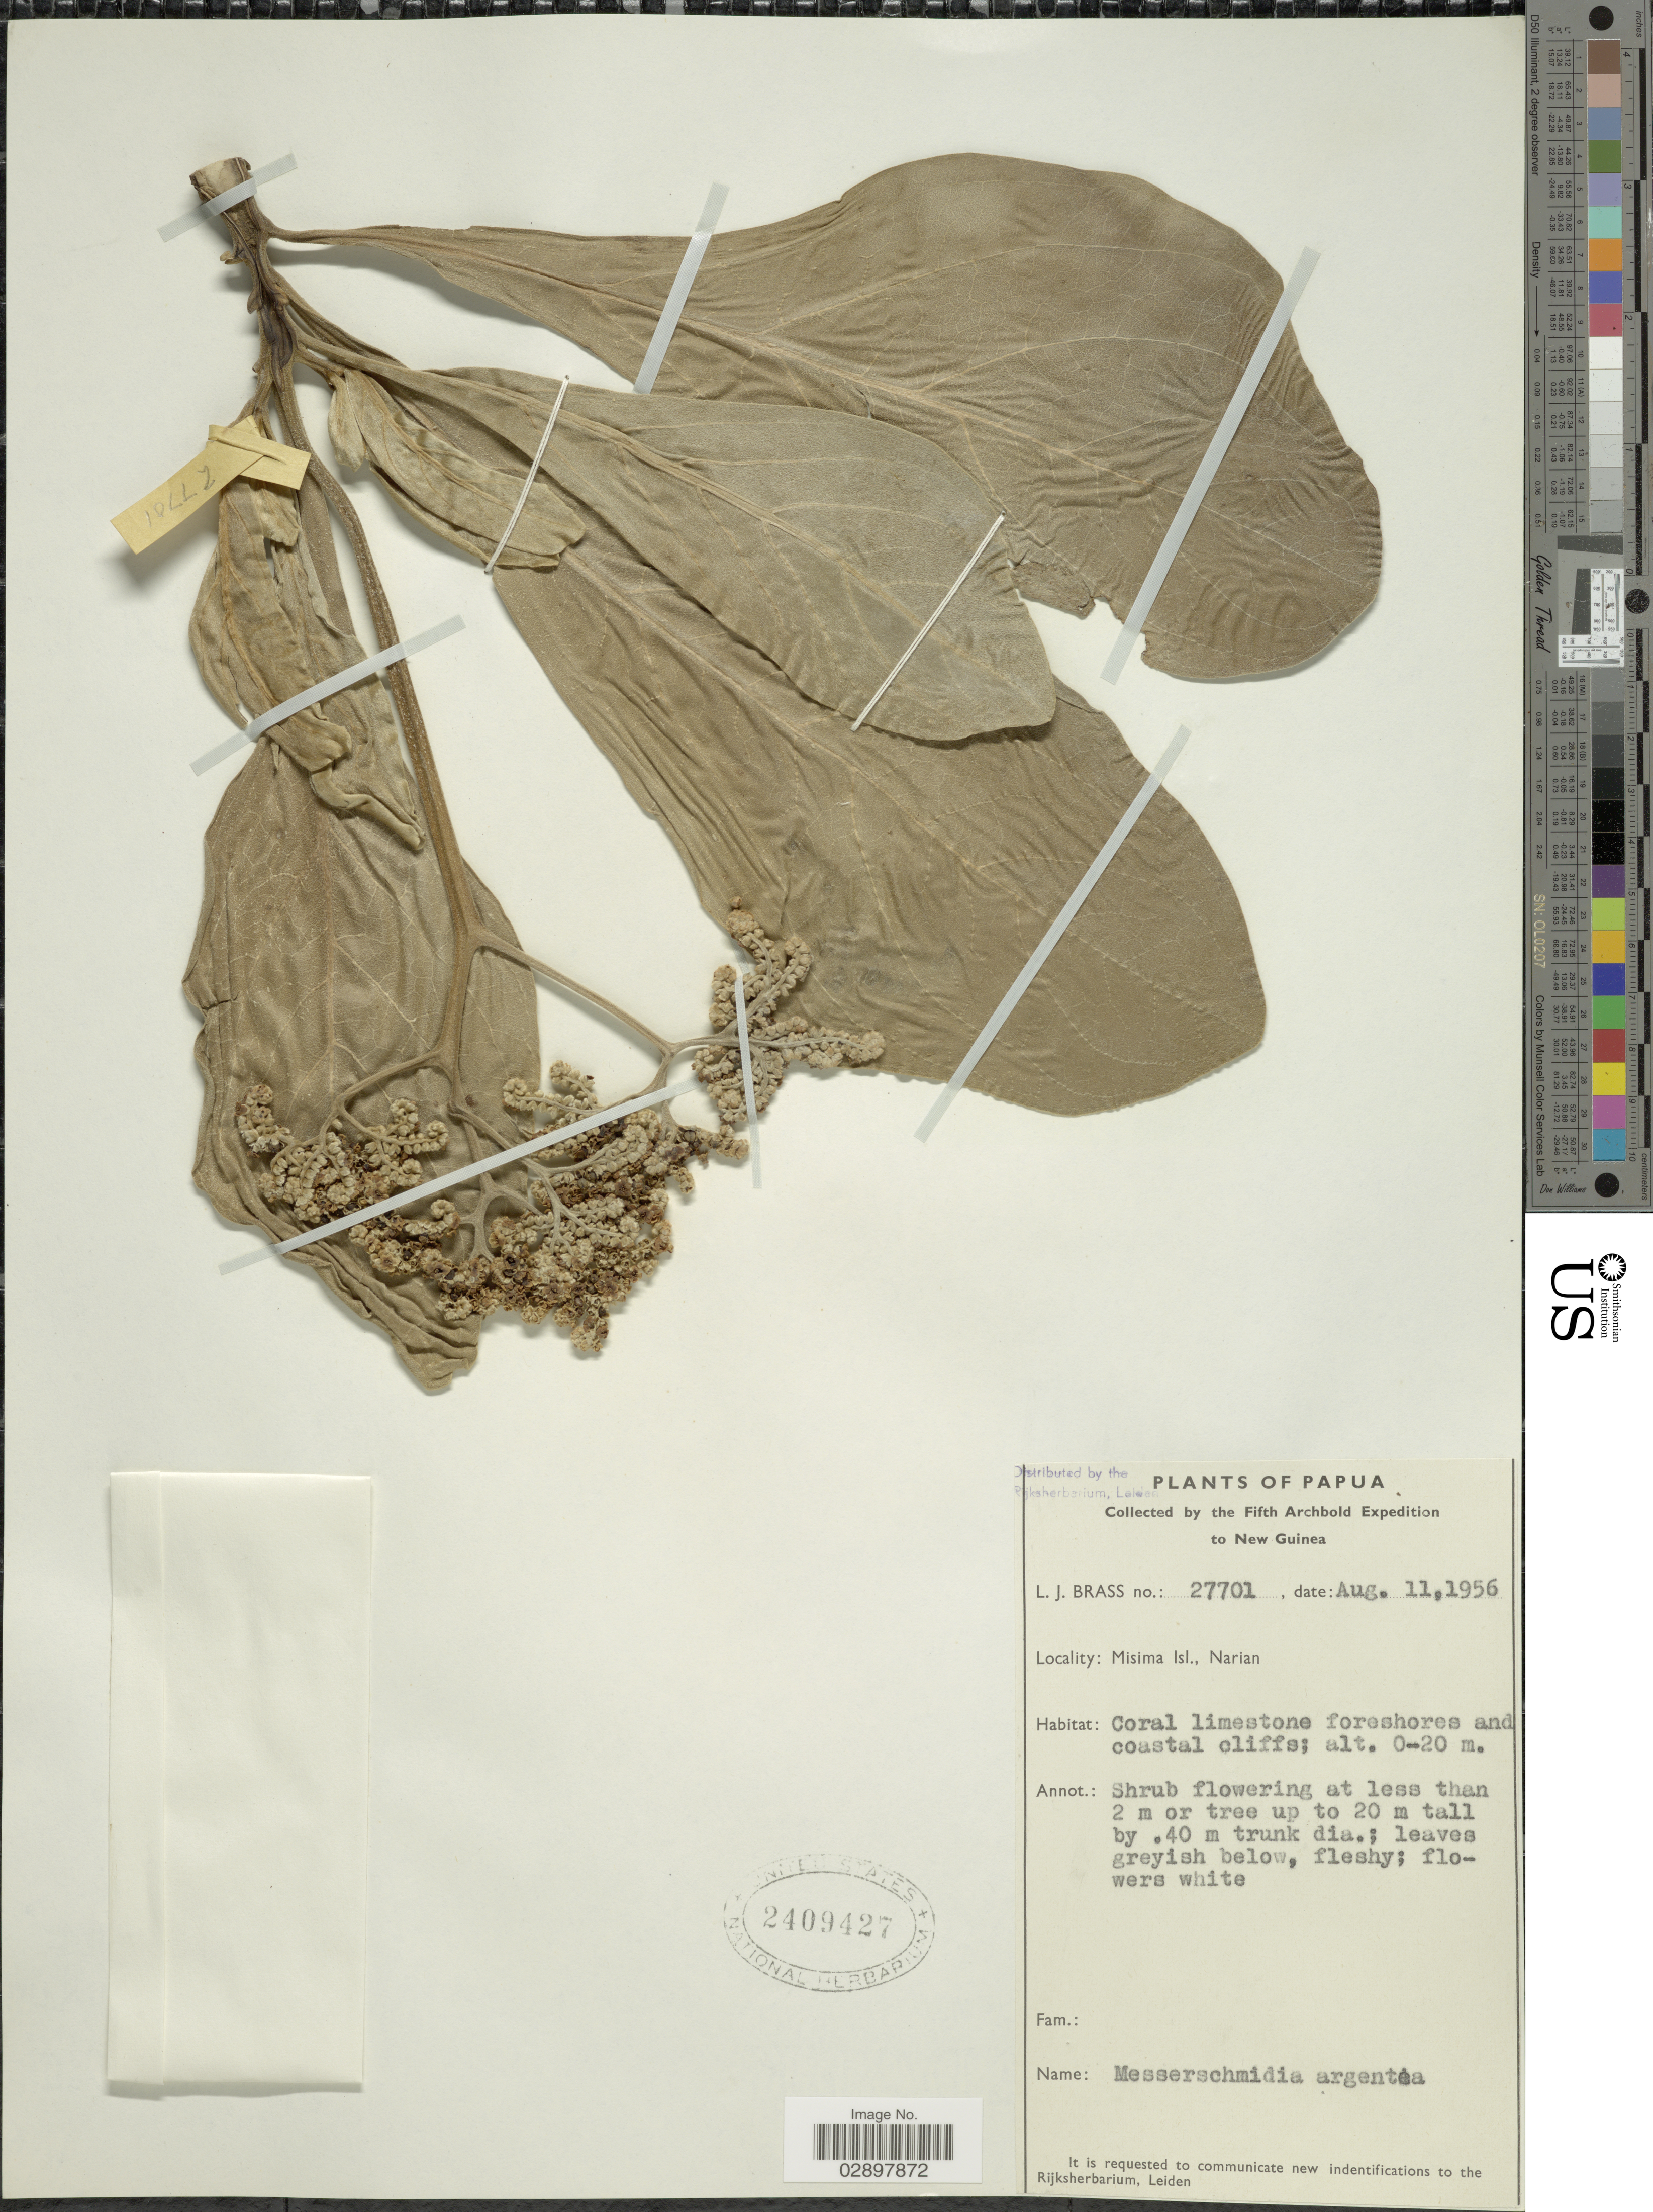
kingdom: Plantae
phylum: Tracheophyta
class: Magnoliopsida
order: Boraginales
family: Heliotropiaceae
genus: Heliotropium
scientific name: Heliotropium arboreum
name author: (Blanco) Mabberley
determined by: Wagner, W. L., (BOT), Smithsonian Institution - National Museum of Natural History (UNITED STATES)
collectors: L. J. Brass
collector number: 27701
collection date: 1956-08-11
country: Papua New Guinea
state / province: Milne Bay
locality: Papua. New Guinea. Misima Isl., Narian.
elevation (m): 0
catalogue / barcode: US 2409427